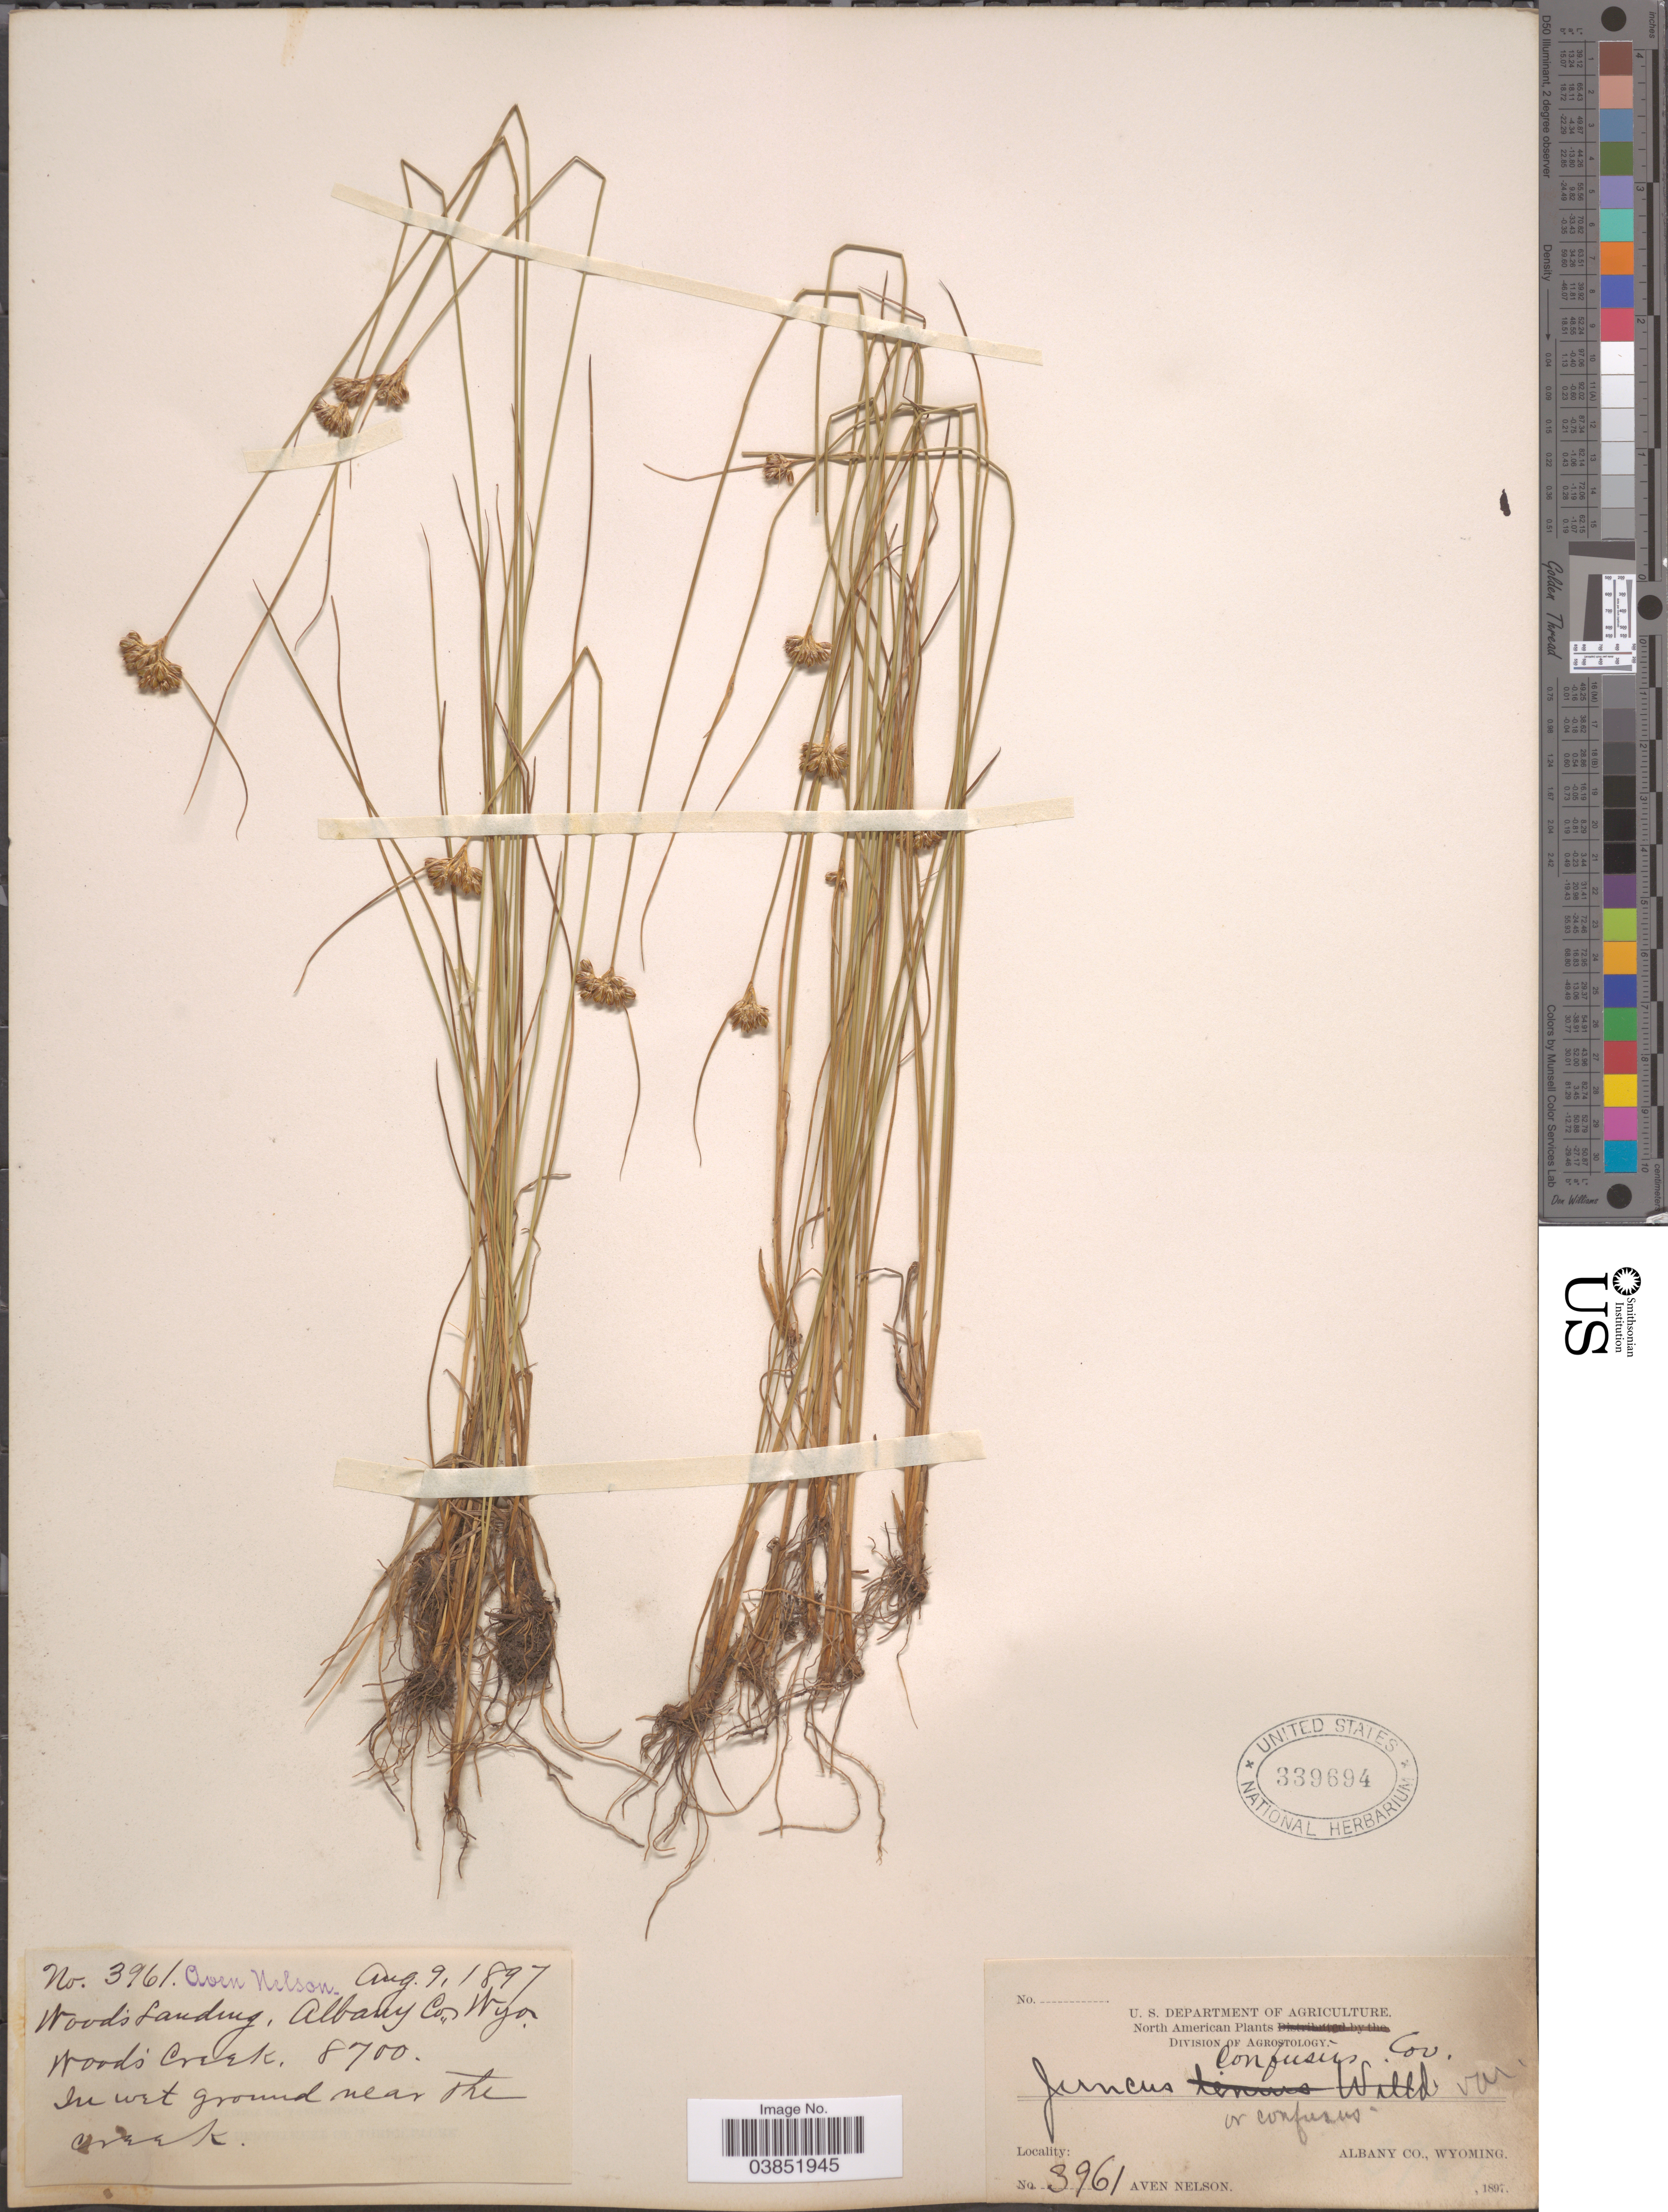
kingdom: Plantae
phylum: Tracheophyta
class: Liliopsida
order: Poales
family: Juncaceae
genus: Juncus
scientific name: Juncus confusus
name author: Coville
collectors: A. Nelson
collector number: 3961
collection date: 1897-08-09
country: United States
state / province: Wyoming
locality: Woods Landing, Albany Co. Woods Creek. In wet ground near the creek.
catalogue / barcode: US 339694